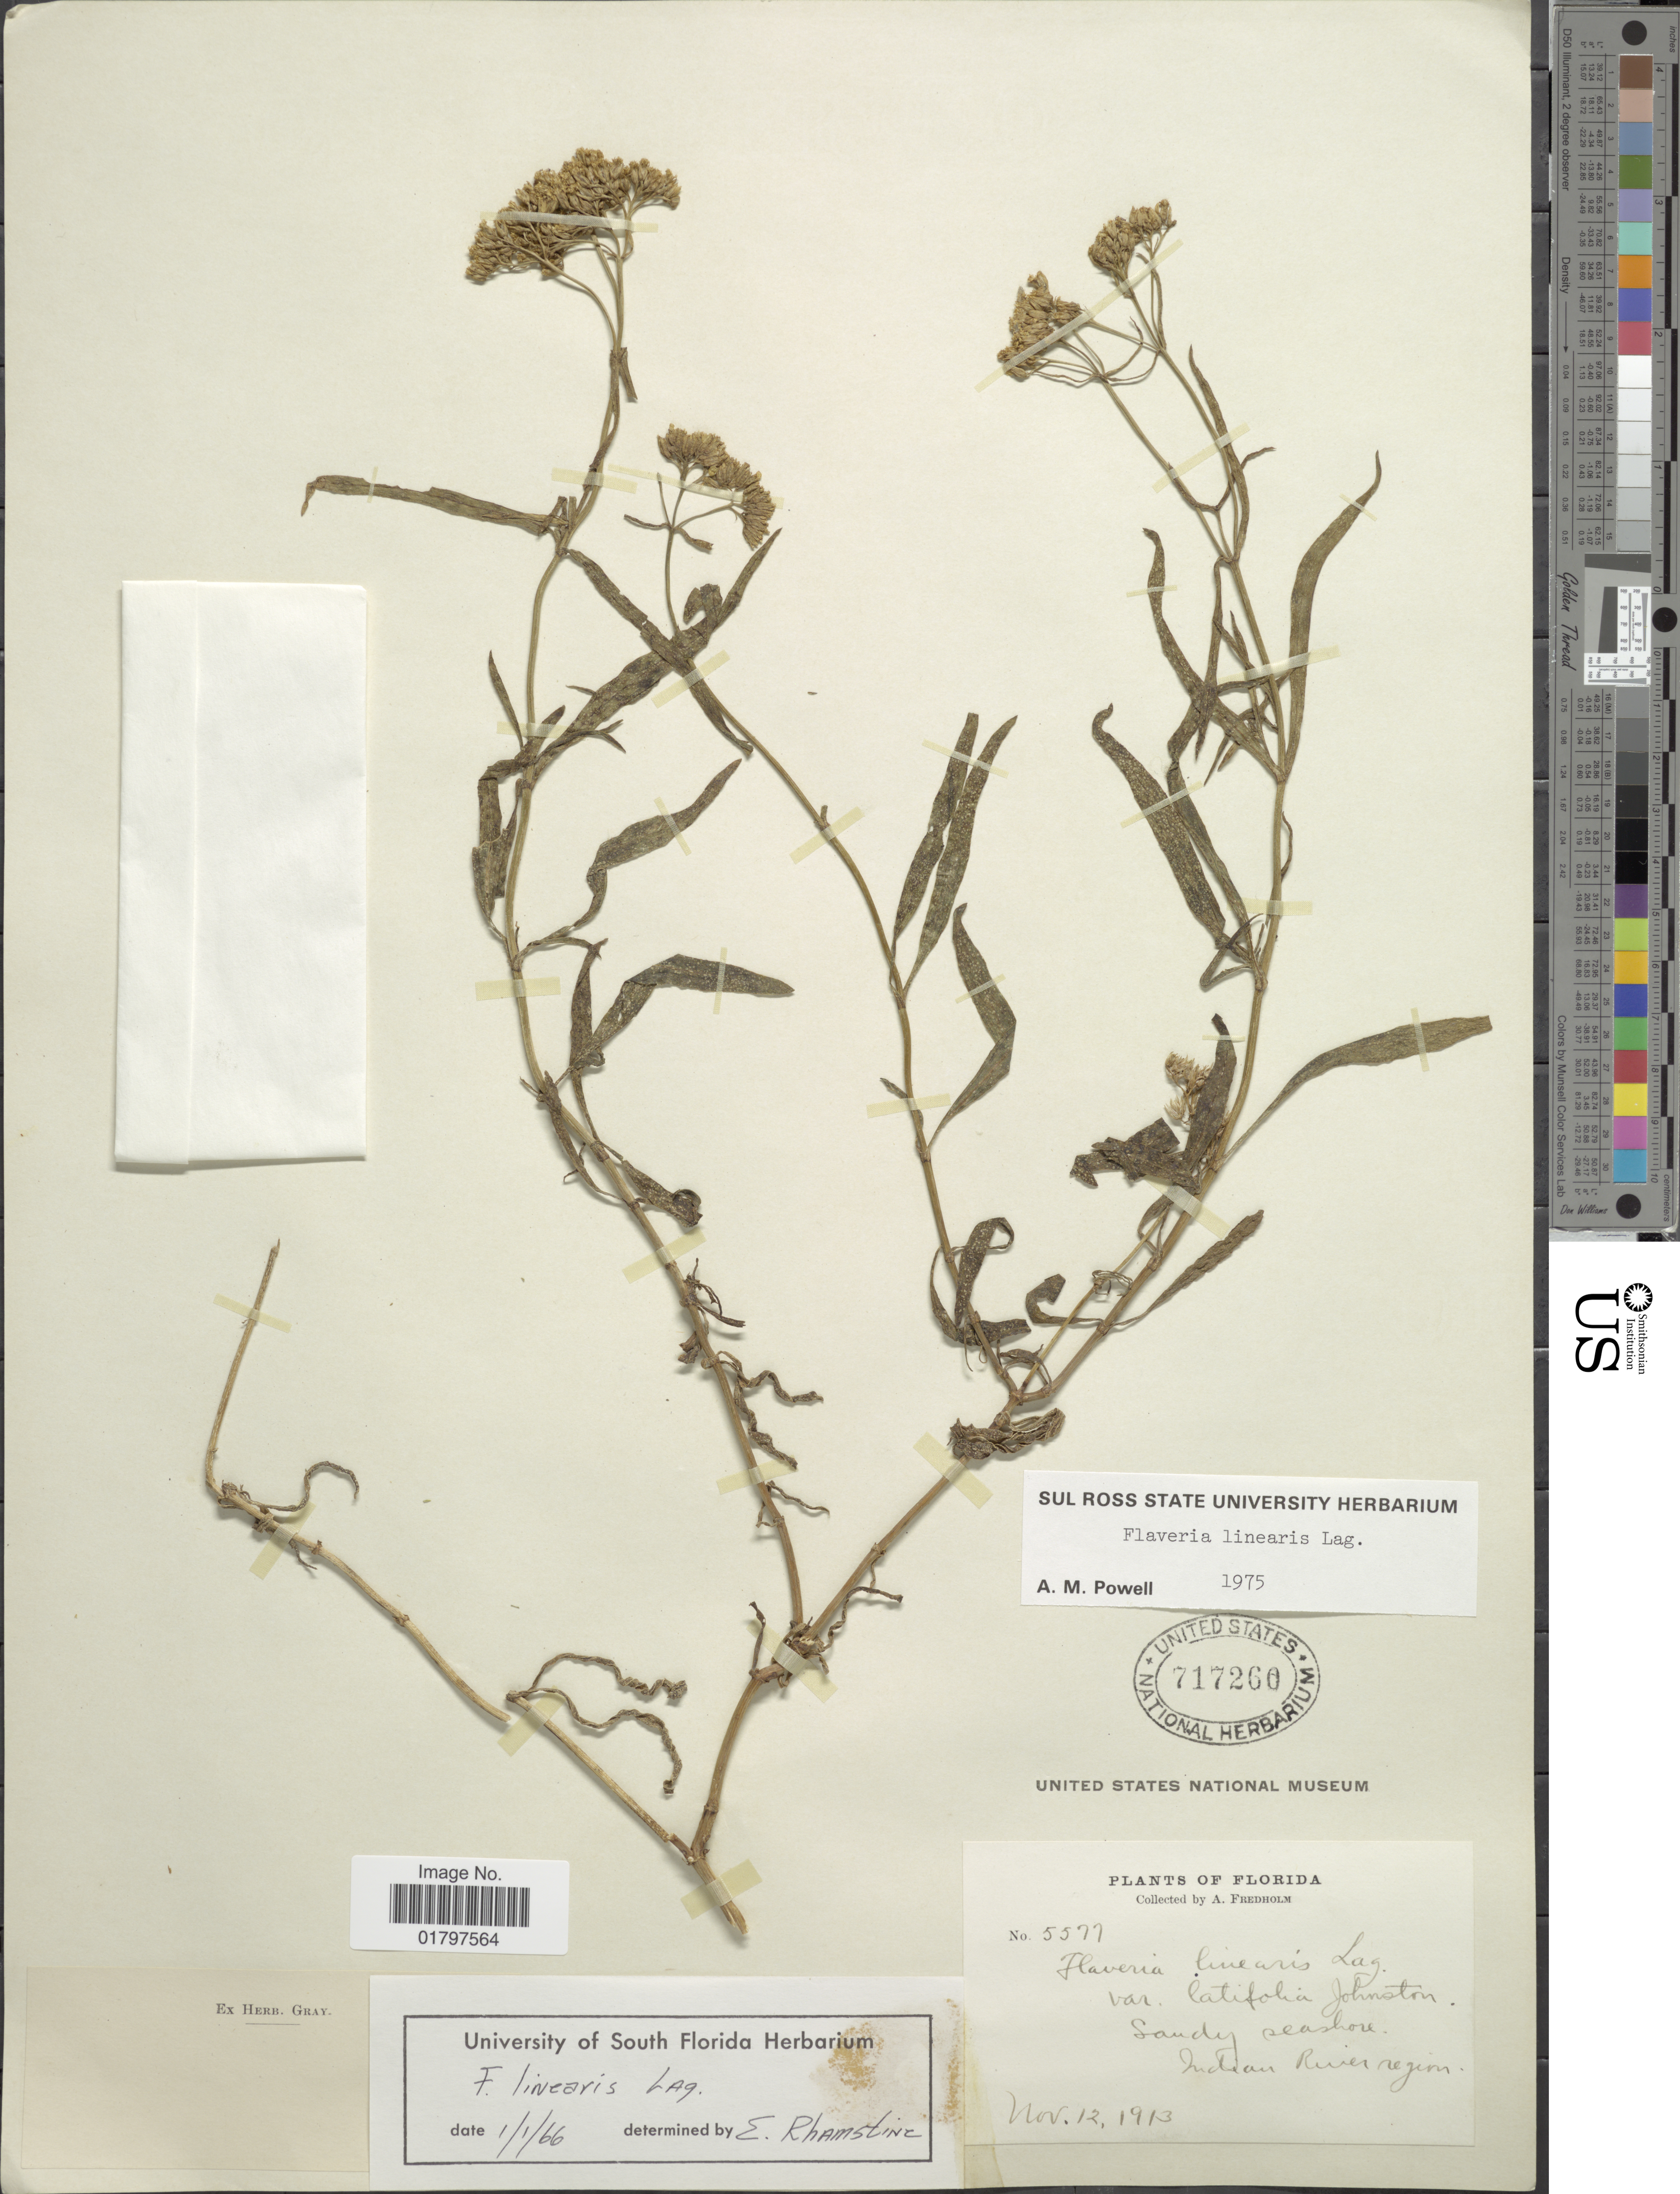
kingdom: Plantae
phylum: Tracheophyta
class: Magnoliopsida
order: Asterales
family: Asteraceae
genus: Flaveria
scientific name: Flaveria linearis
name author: Lag.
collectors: A. Fredholm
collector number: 5577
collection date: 1913-11-12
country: United States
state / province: Florida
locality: Sandy seashore. Indian River region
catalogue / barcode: US 717260